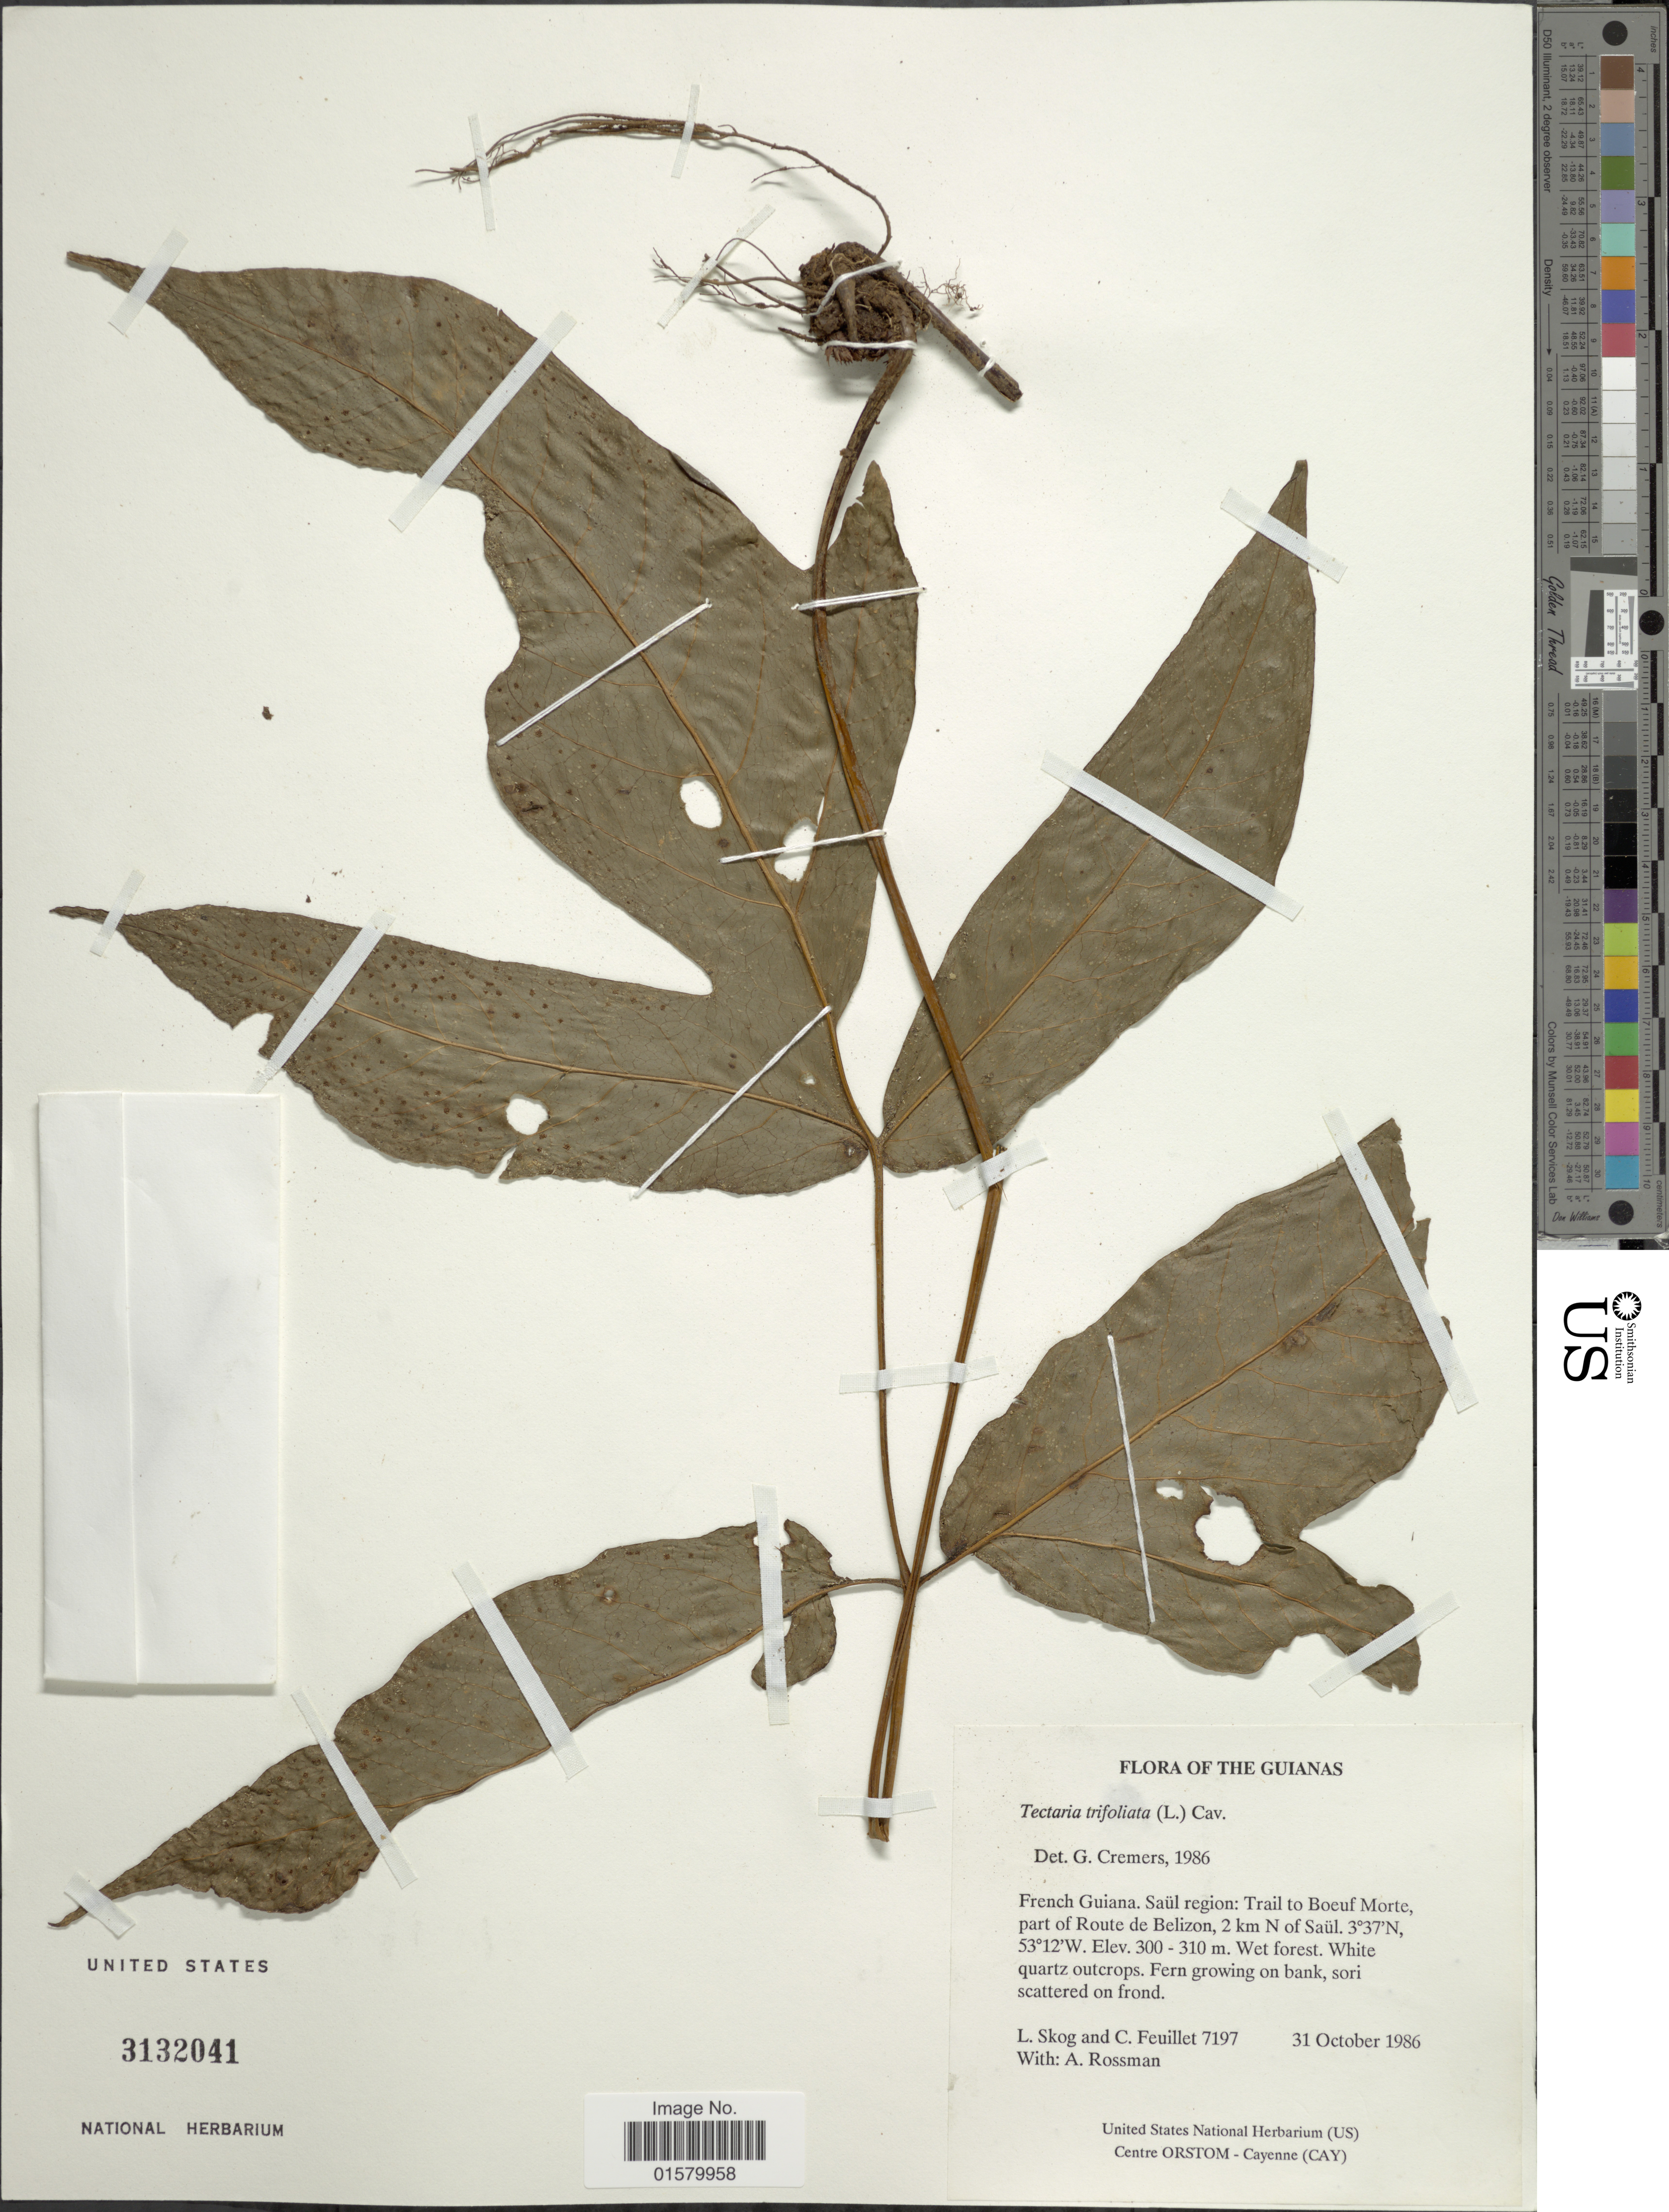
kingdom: Plantae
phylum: Tracheophyta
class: Polypodiopsida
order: Polypodiales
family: Tectariaceae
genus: Tectaria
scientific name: Tectaria trifoliata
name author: (L.) Cav.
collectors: L. E. Skog, C. Feuillet & A. Rossman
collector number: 7197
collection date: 1986-10-31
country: French Guiana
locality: Guianas, French Guiana, Saul region: trail to Boeuf Morte, part of Route de Belizon, 2 km N of Saul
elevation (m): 300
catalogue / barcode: US 3132041